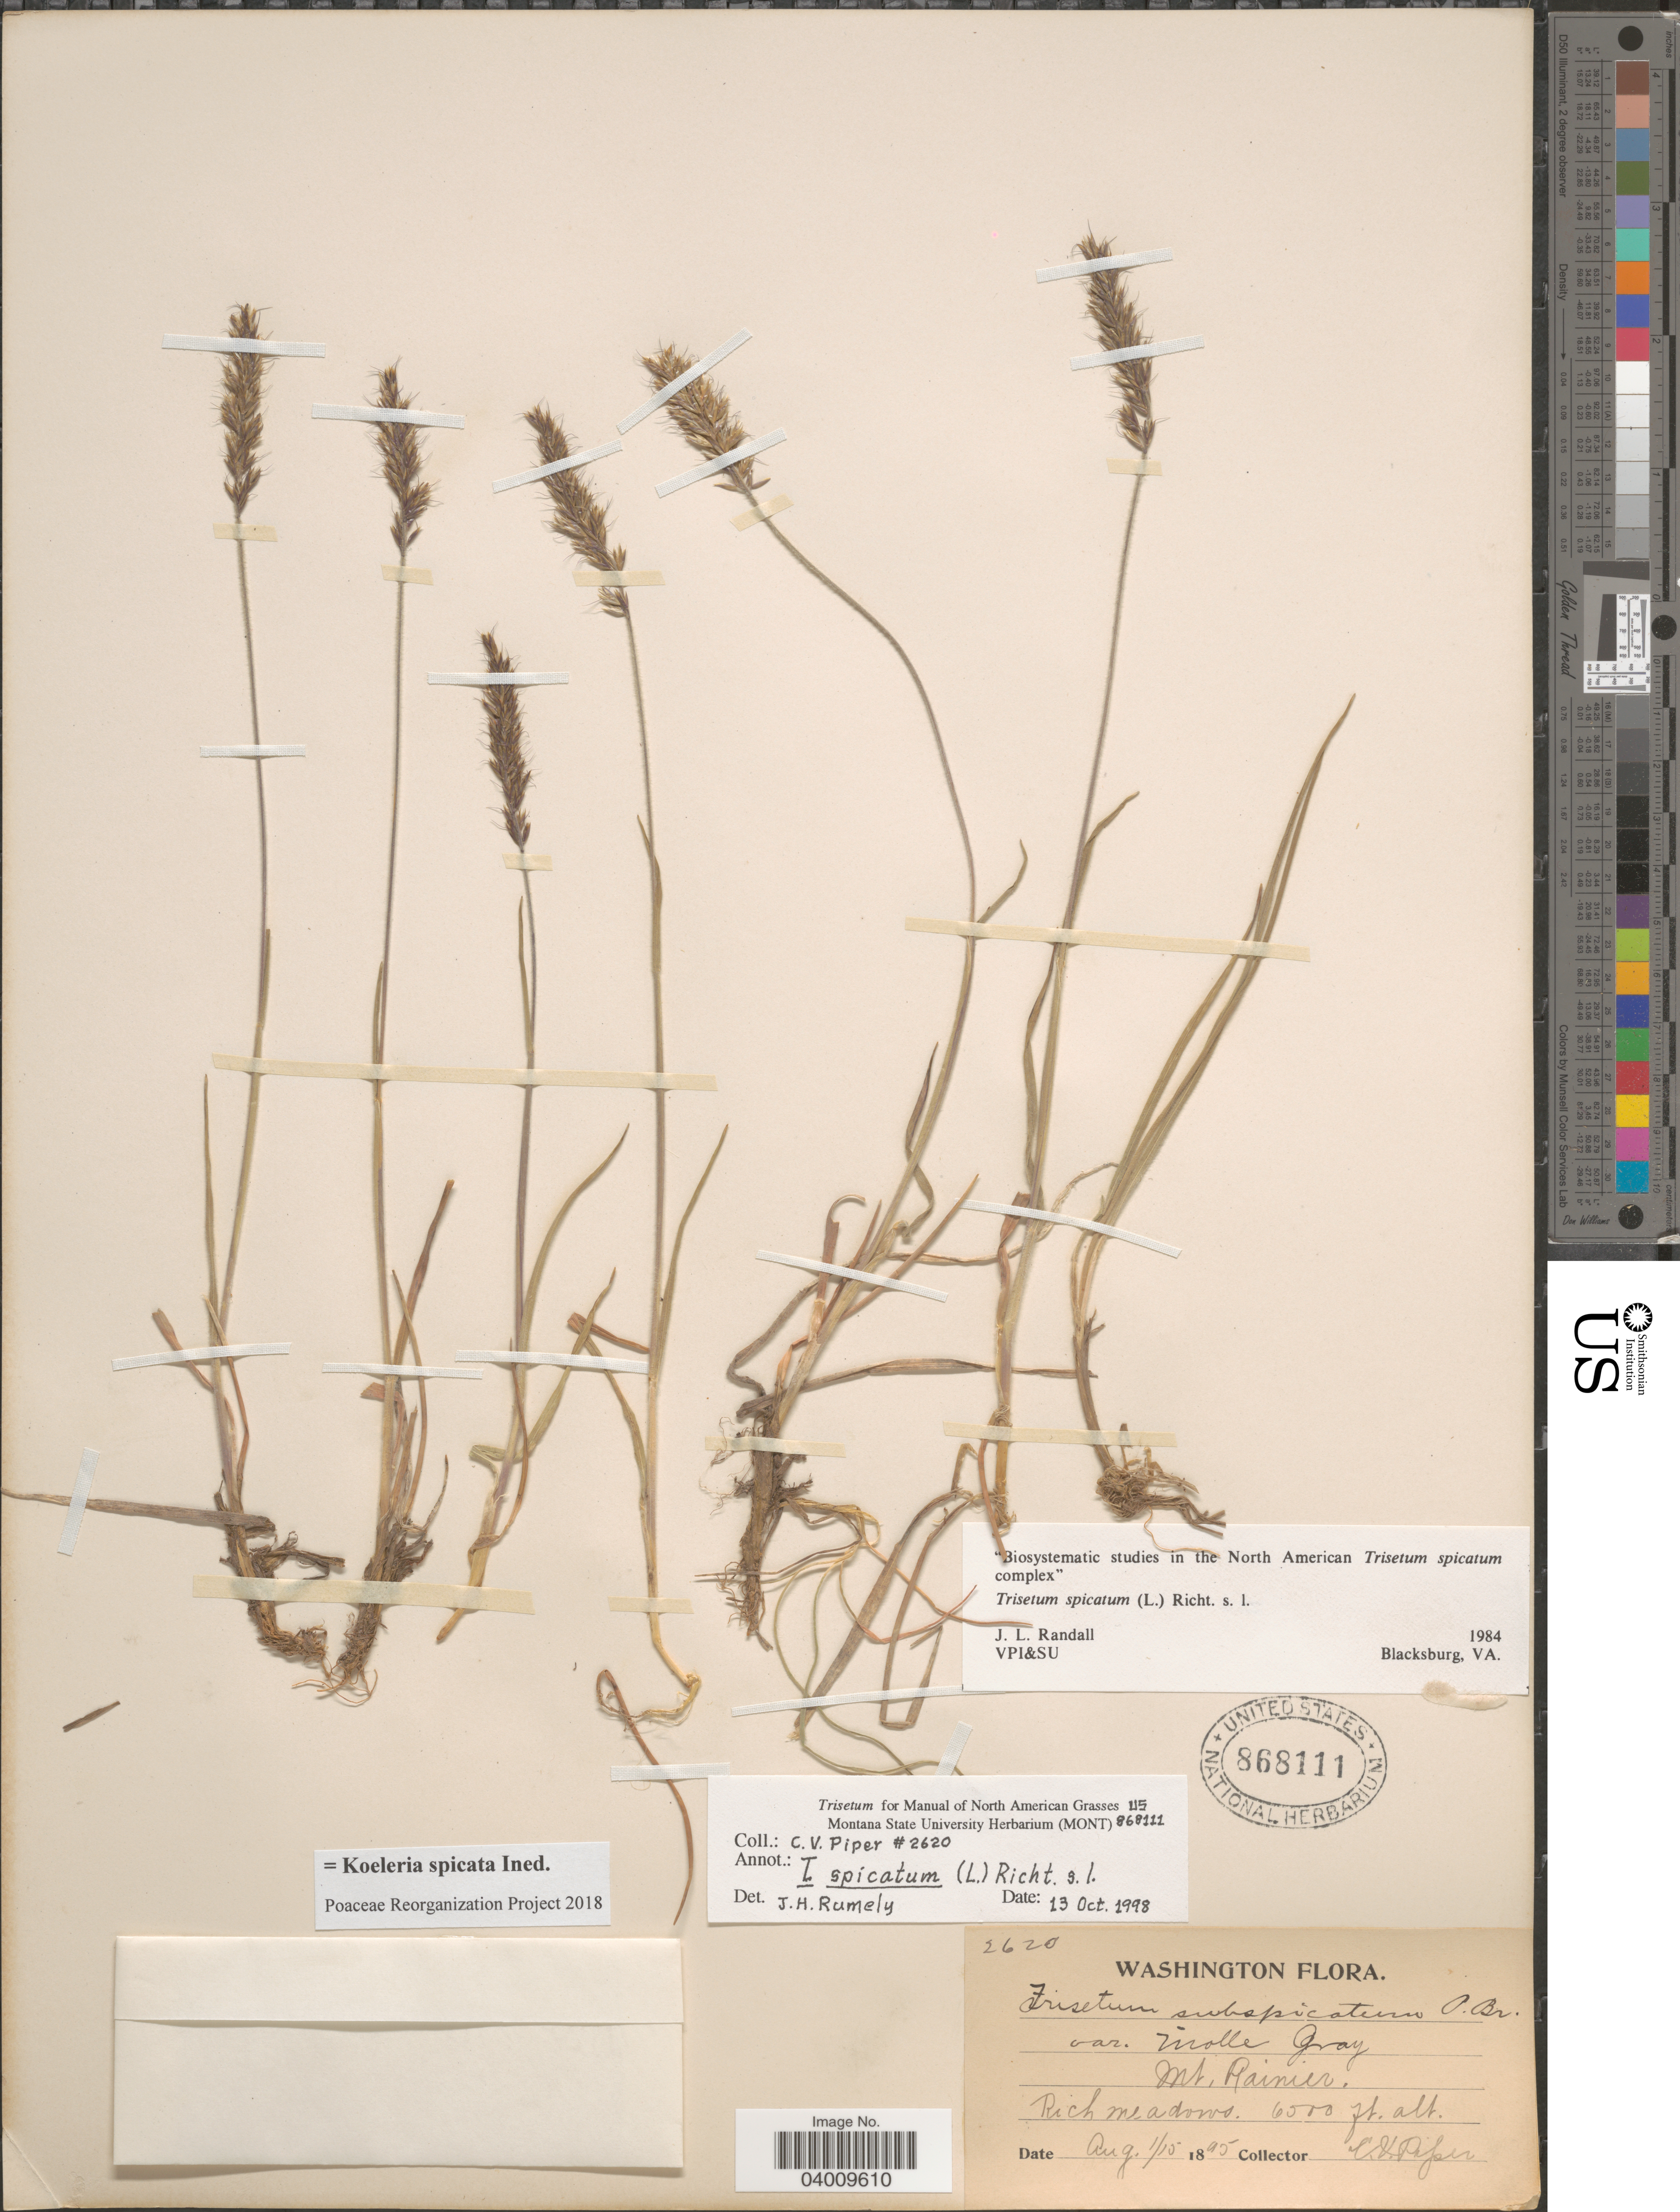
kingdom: Plantae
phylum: Tracheophyta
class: Liliopsida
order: Poales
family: Poaceae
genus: Koeleria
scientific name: Koeleria spicata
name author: (L.) Barberá et al.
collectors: C. V. Piper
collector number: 2620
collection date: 1895-08-01/1895-08-15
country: United States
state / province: Washington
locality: Mt. Rainier.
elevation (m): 1981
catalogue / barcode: US 868111